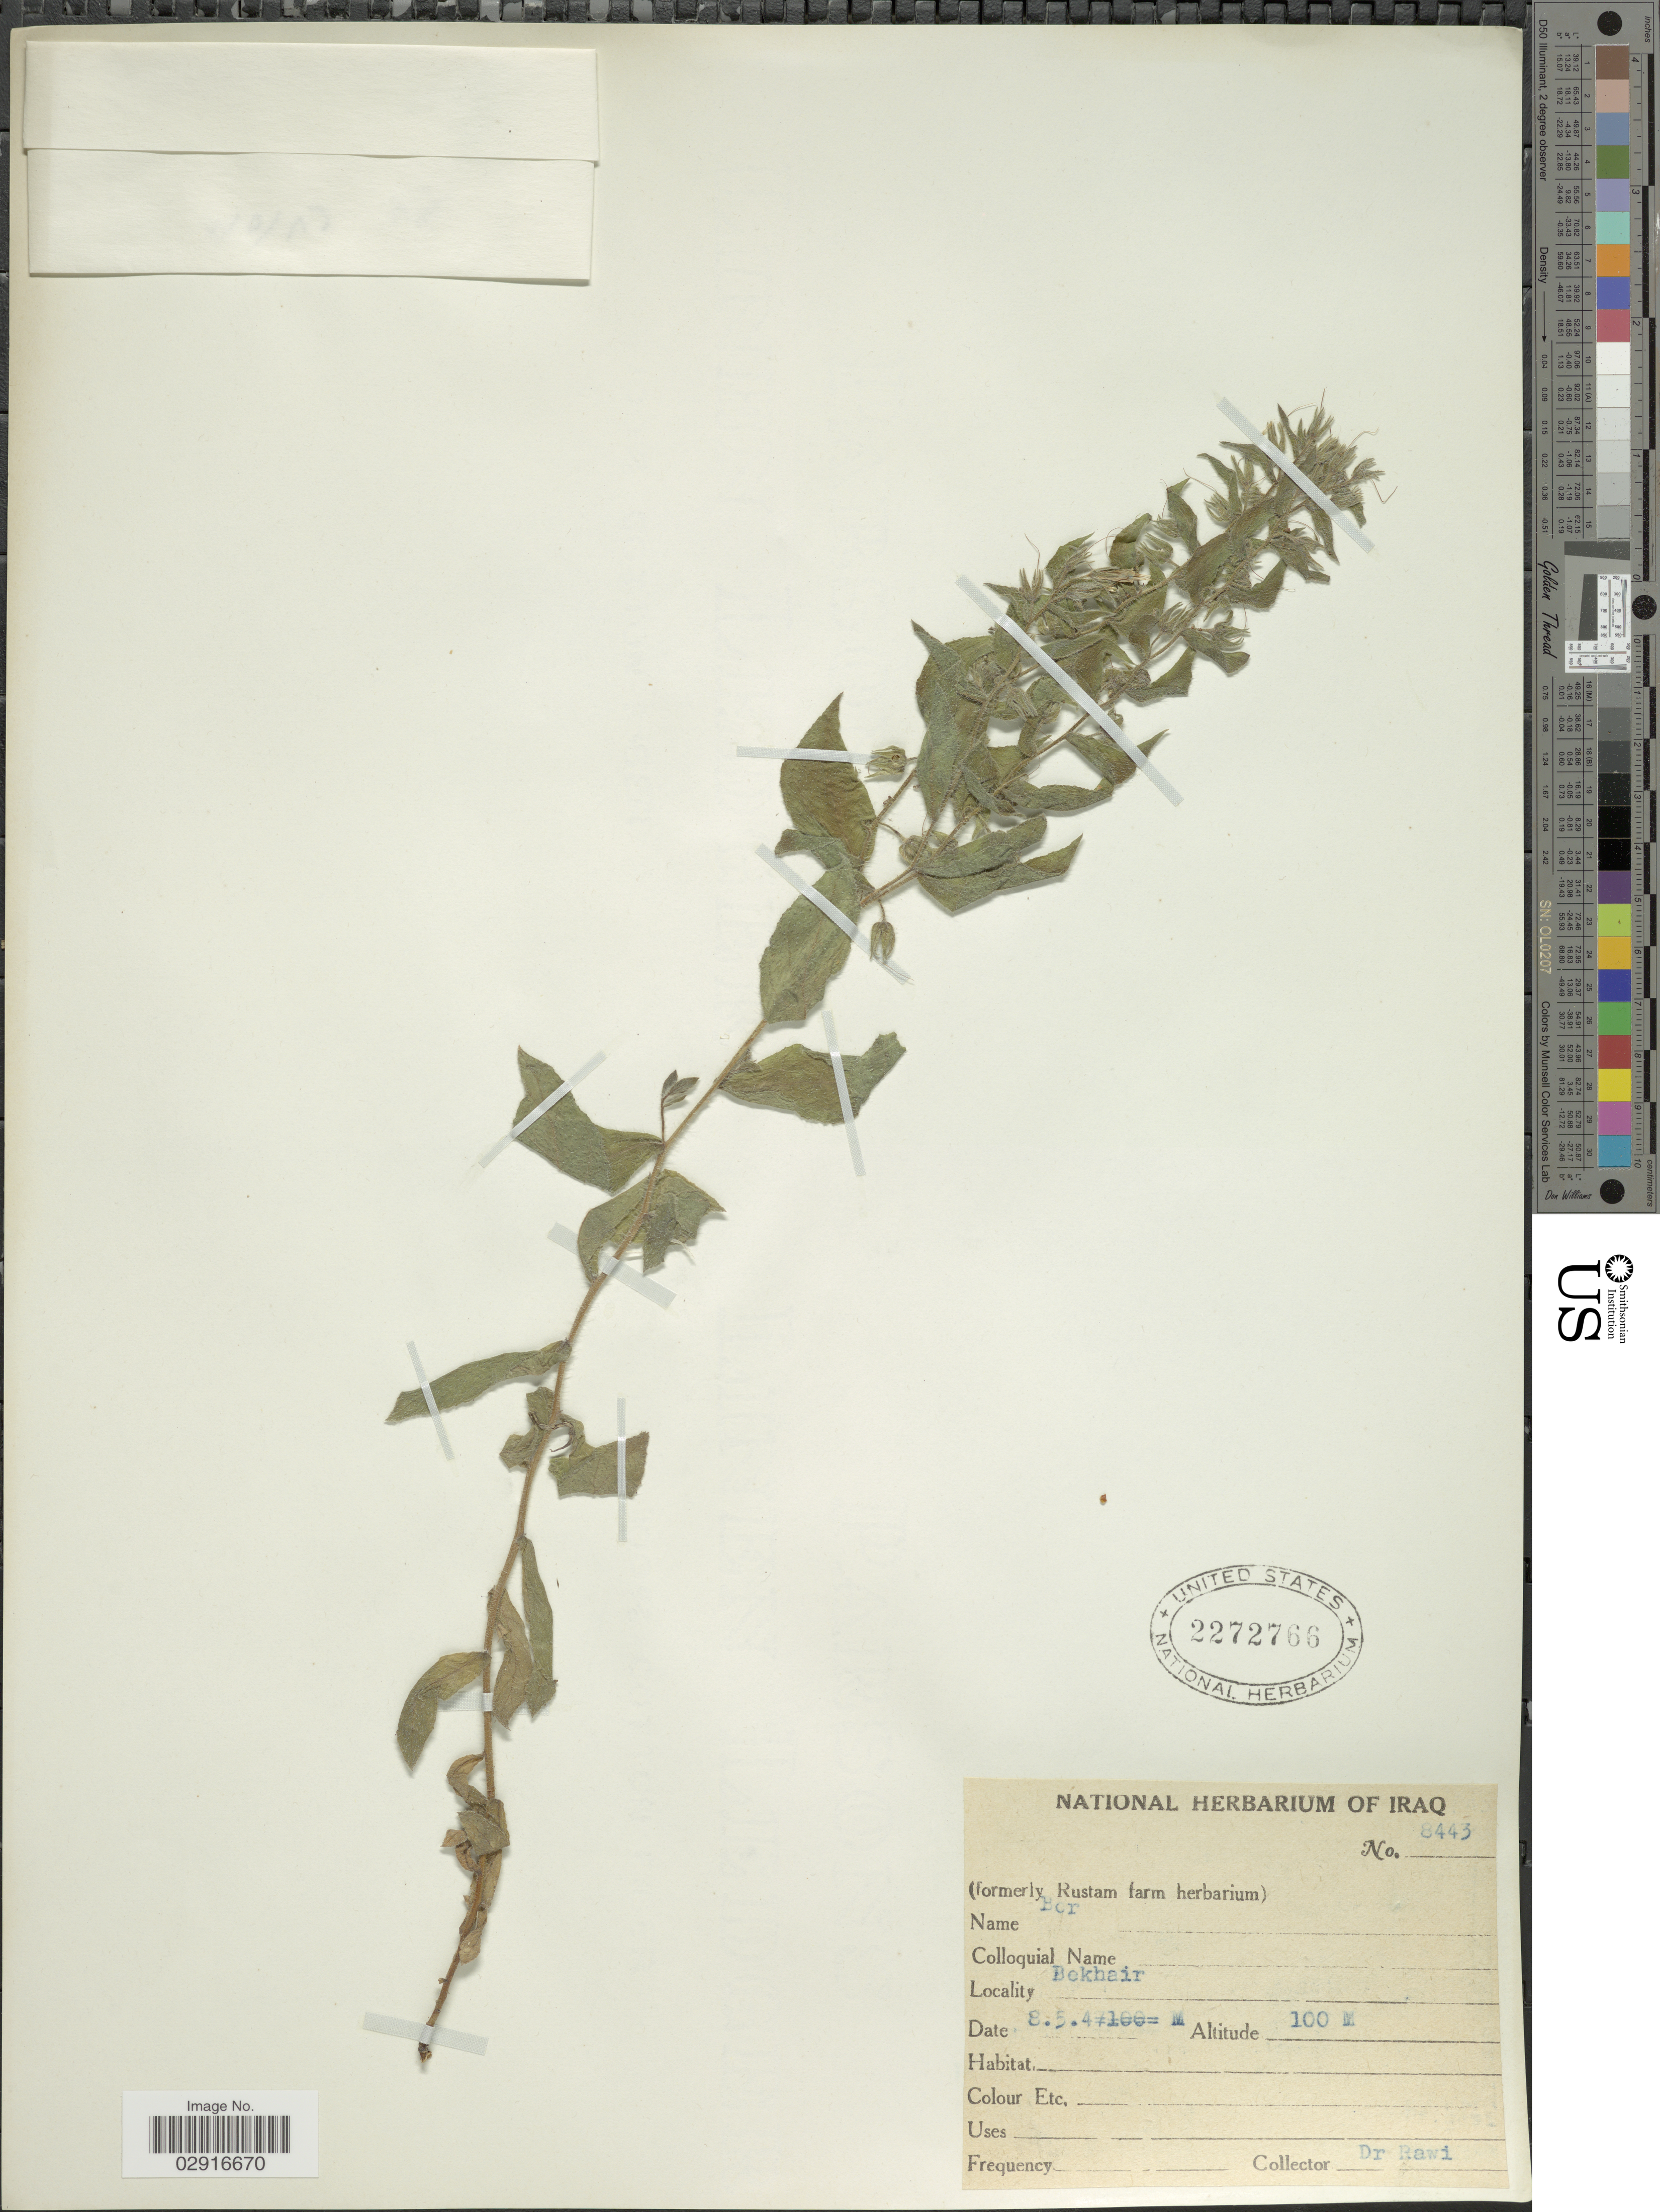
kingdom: Plantae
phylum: Tracheophyta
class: Magnoliopsida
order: Boraginales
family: Boraginaceae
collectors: -. Rawi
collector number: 8443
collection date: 1947-05-08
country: Iraq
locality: Bekhair.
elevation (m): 100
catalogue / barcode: US 2272766